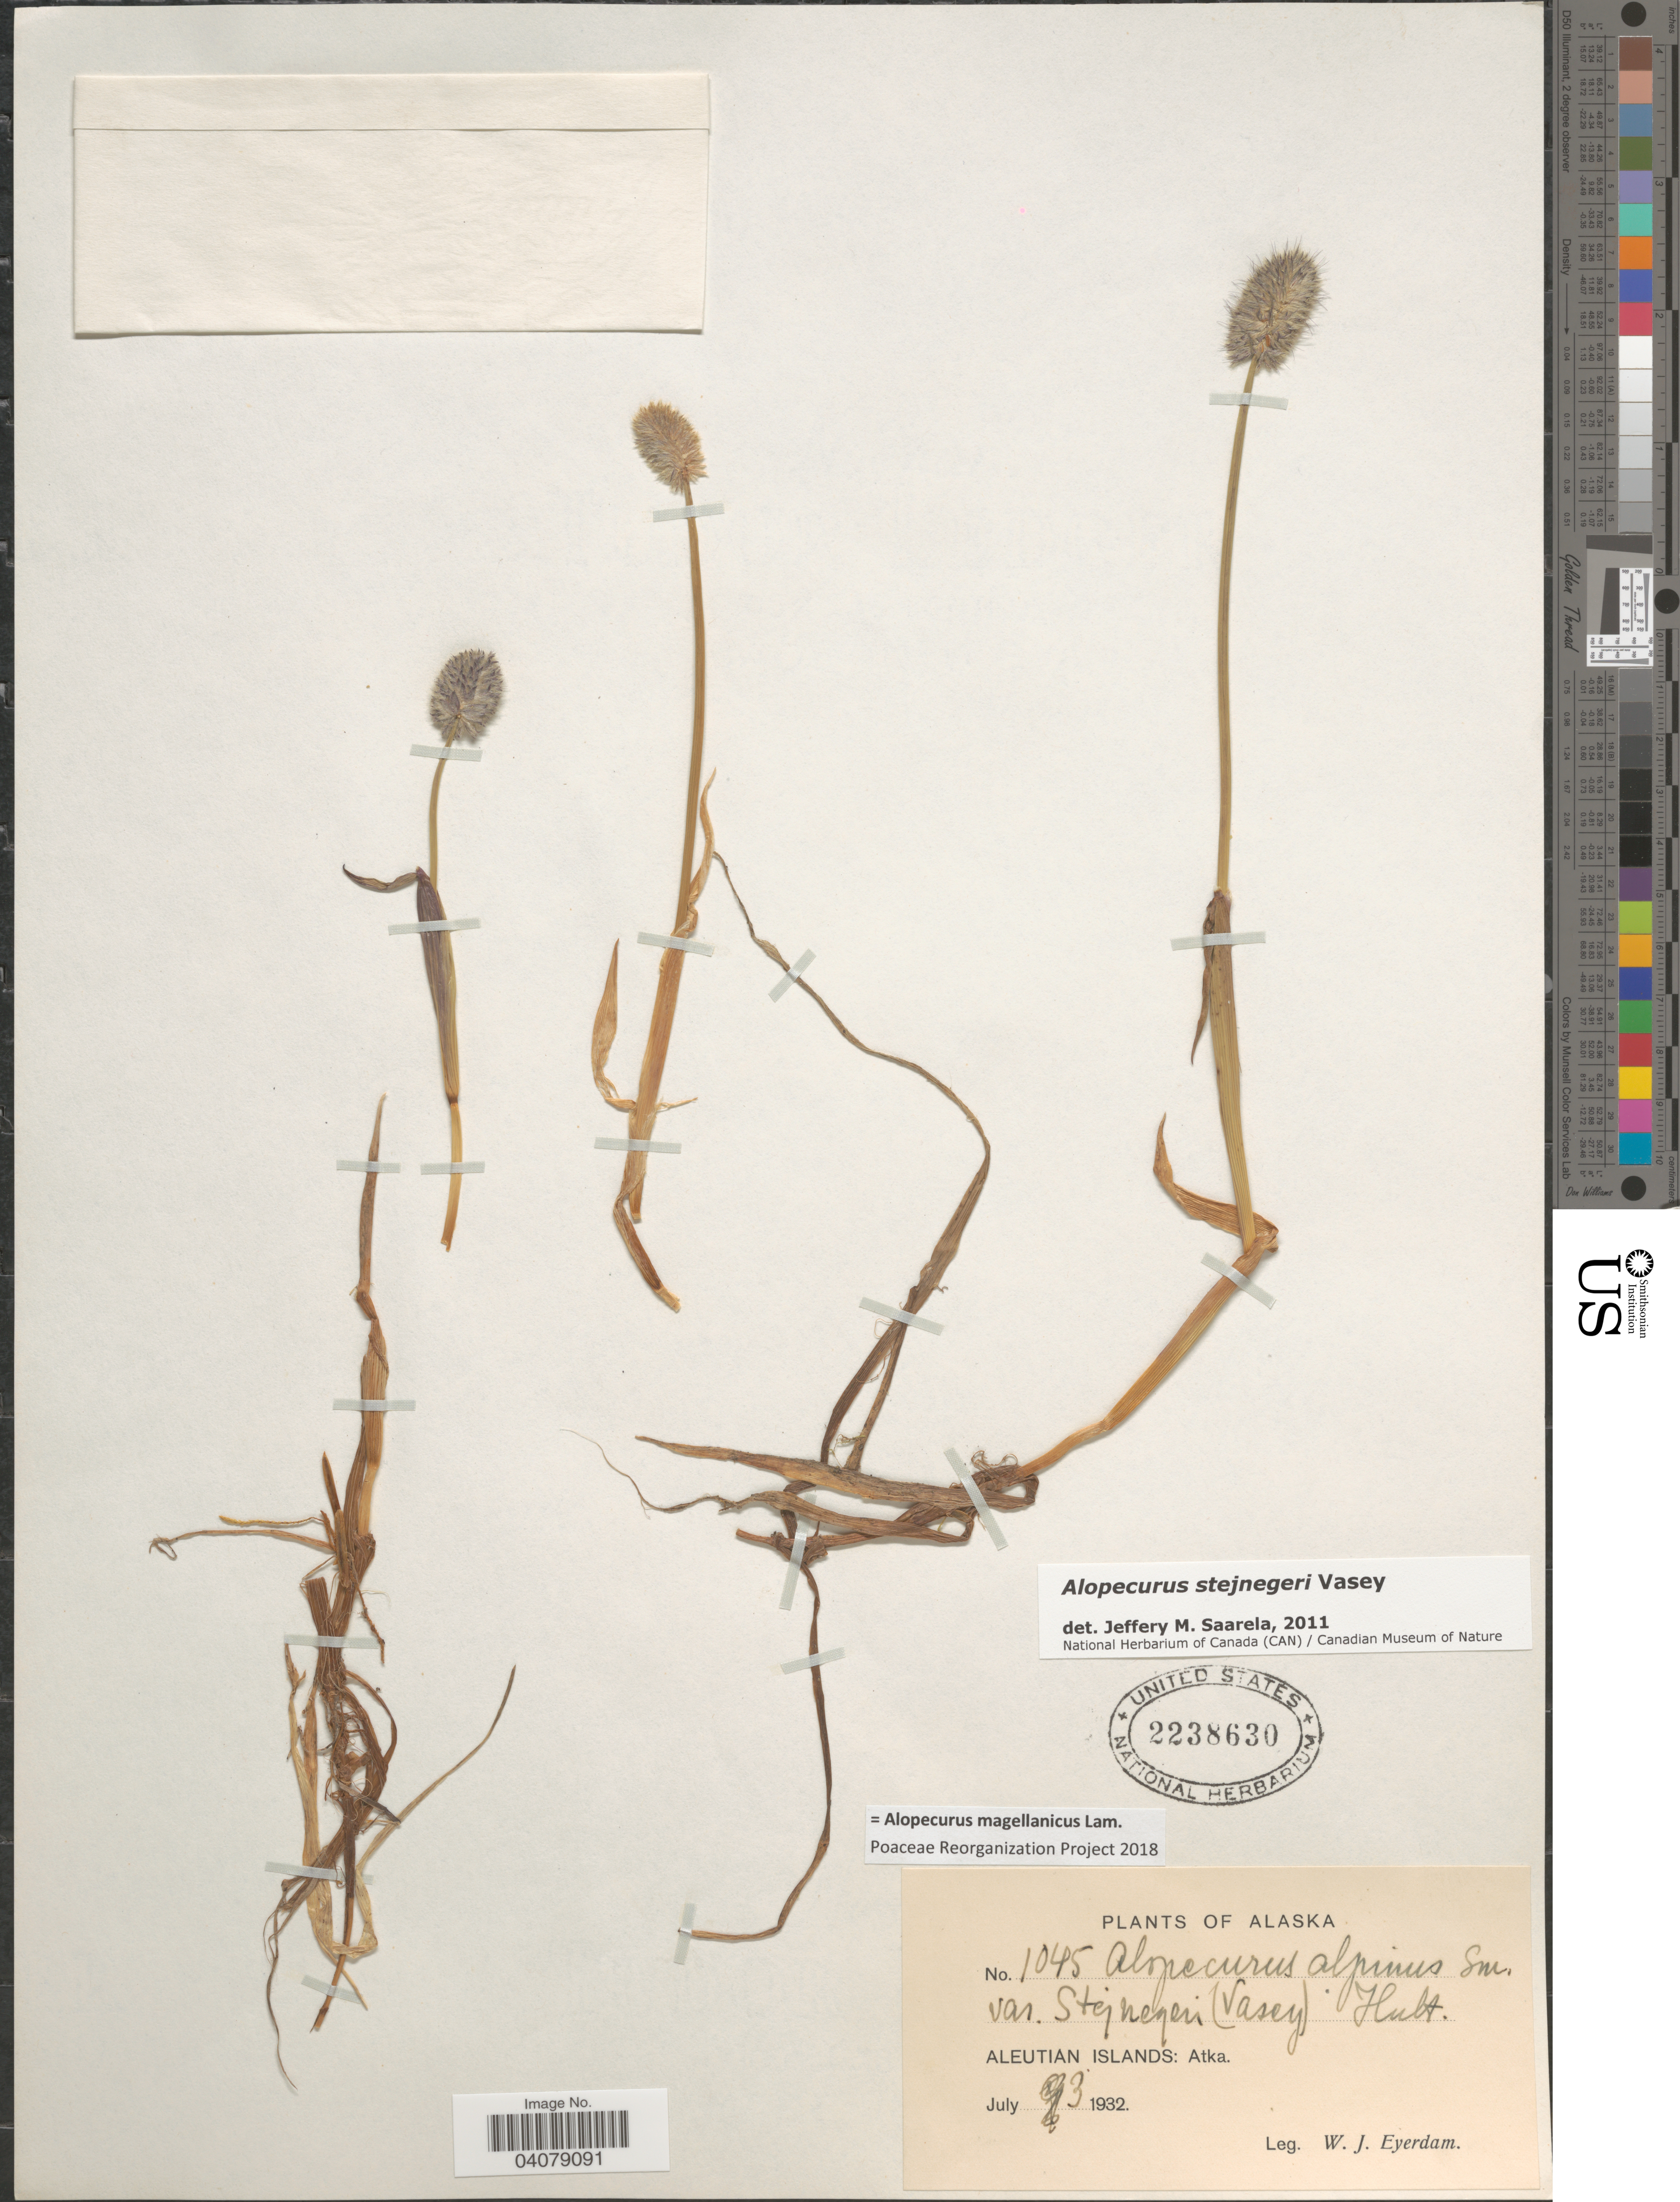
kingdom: Plantae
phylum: Tracheophyta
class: Liliopsida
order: Poales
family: Poaceae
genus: Alopecurus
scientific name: Alopecurus magellanicus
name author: Lam.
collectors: W. J. Eyerdam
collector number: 1045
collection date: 1932-07-03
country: United States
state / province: Alaska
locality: Aleutian Islands: Atka.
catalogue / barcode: US 2238630